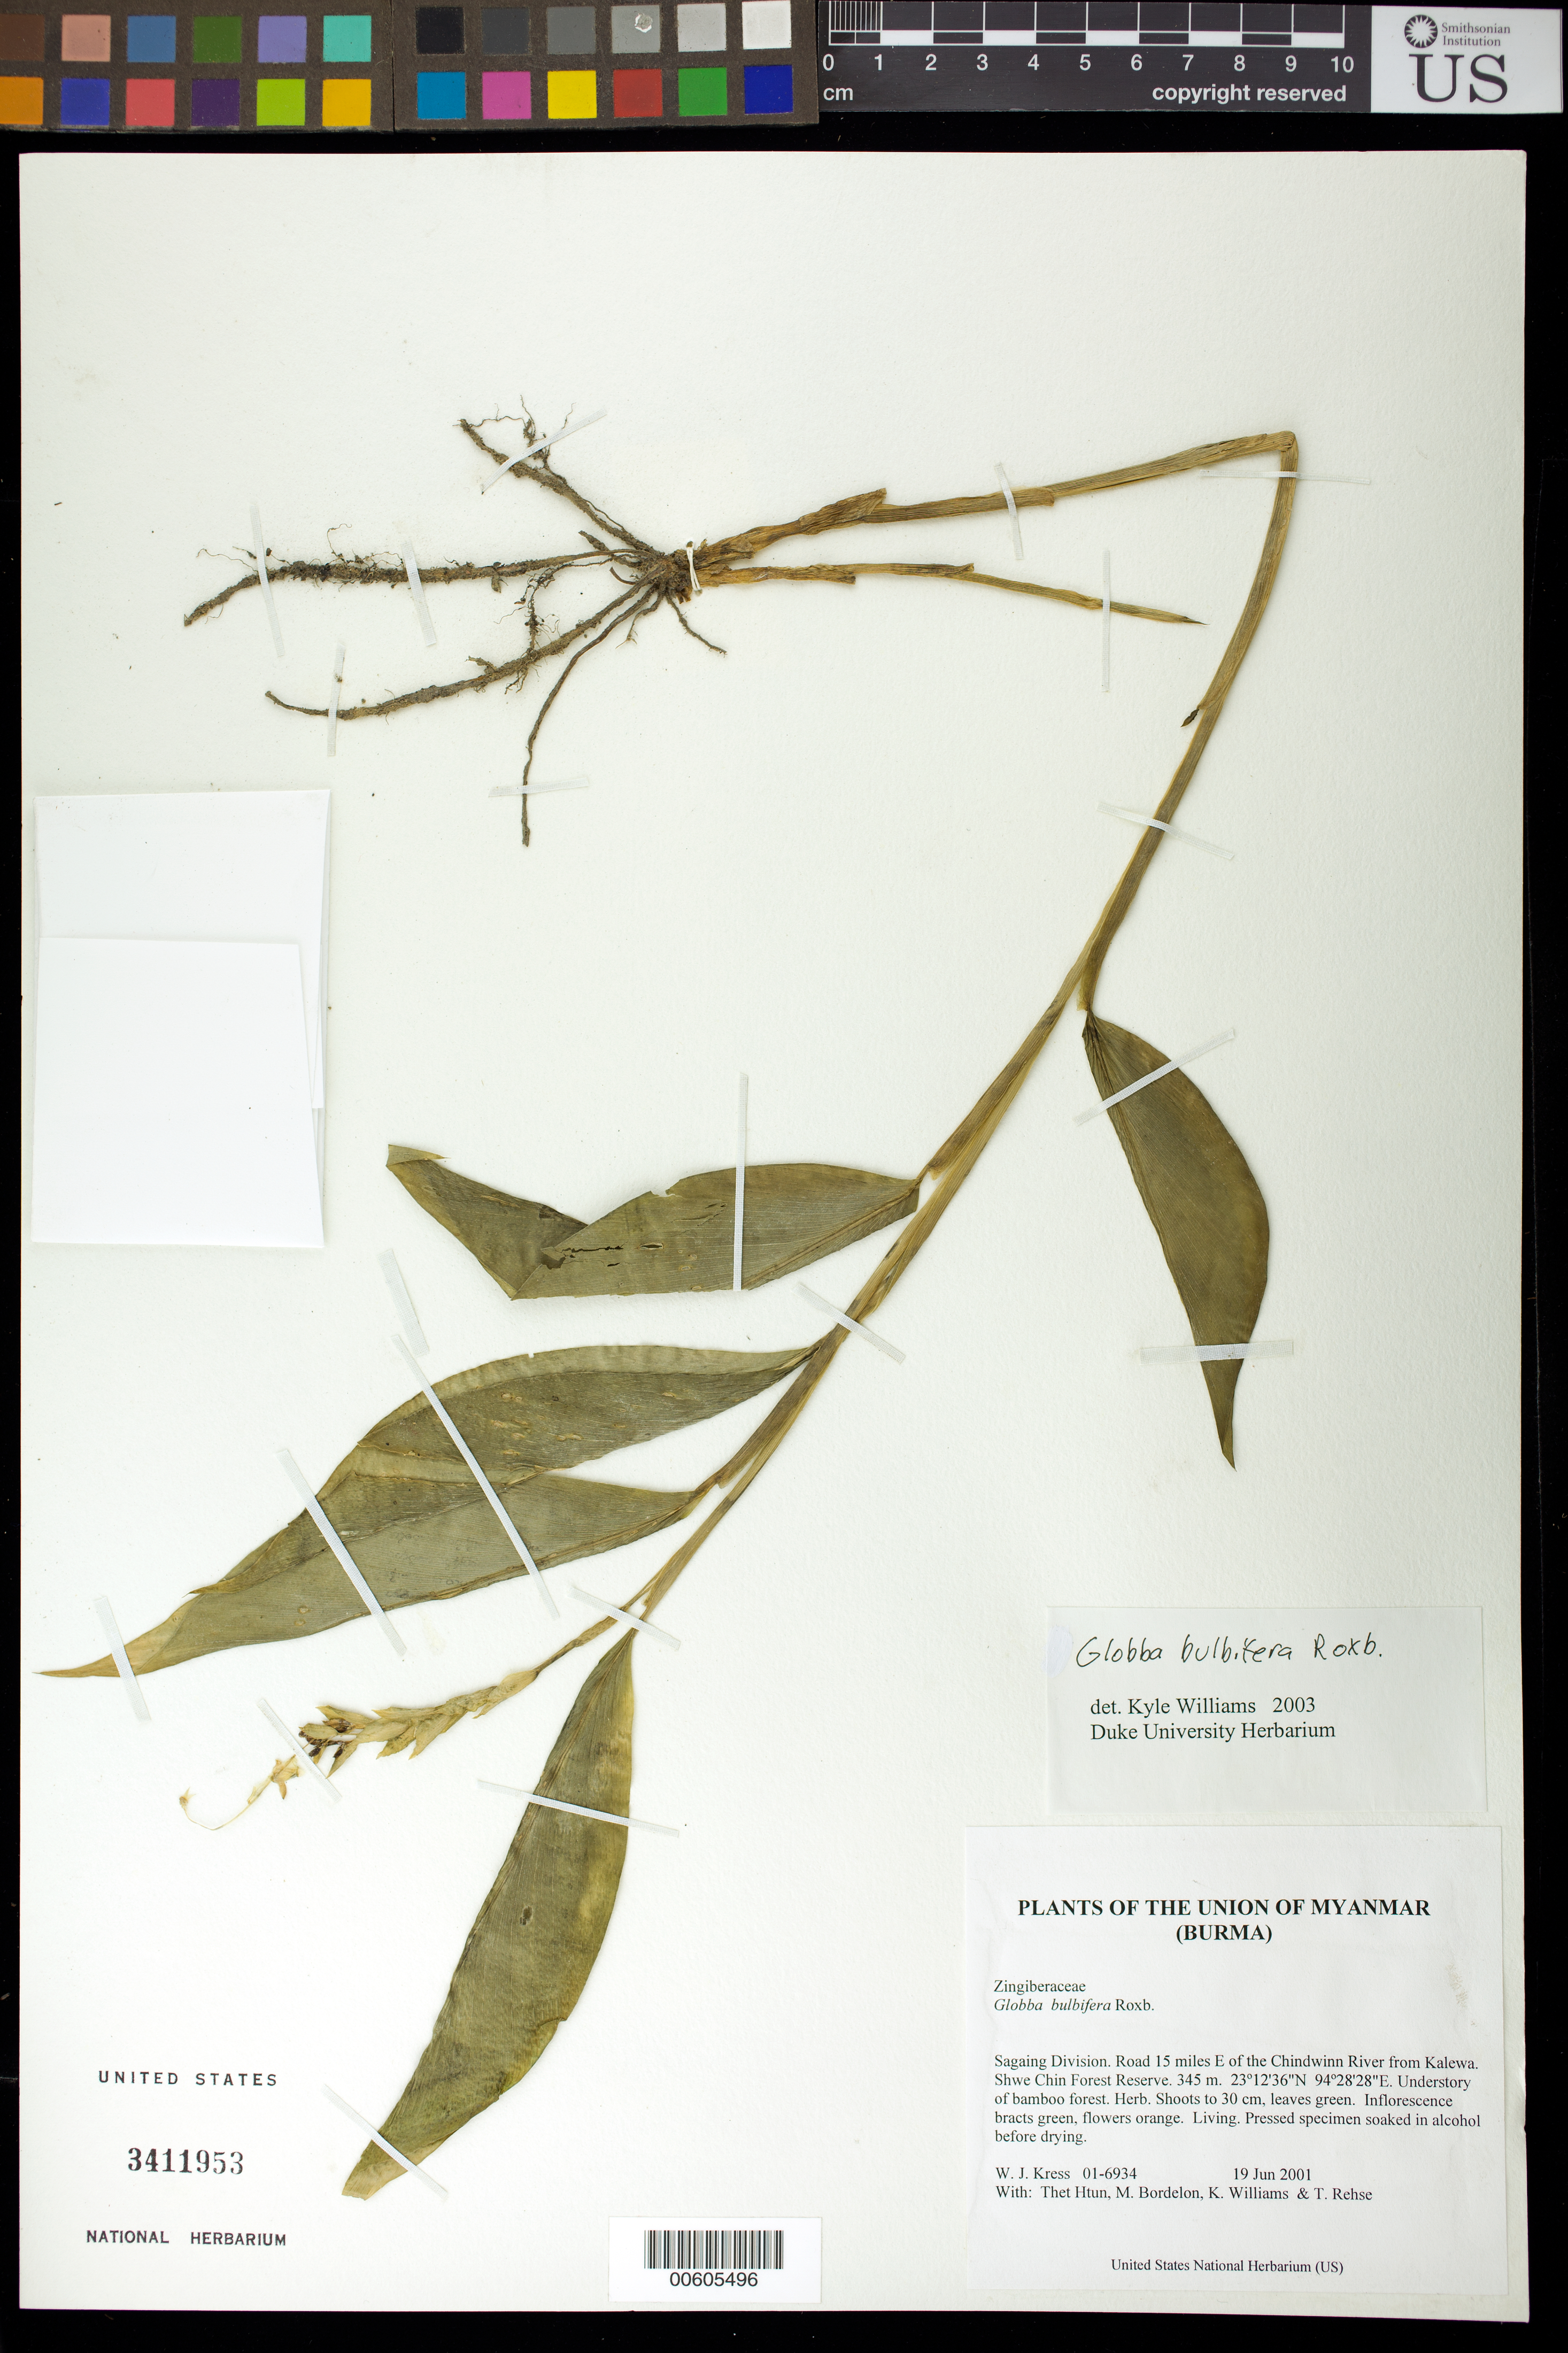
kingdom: Plantae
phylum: Tracheophyta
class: Liliopsida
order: Zingiberales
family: Zingiberaceae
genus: Globba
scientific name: Globba bulbifera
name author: Roxb.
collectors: W. J. Kress, Thet Htun, M. Bordelon, K. J. Williams & T. Rehse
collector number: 01-6934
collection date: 2001-06-19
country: Myanmar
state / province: Sagaing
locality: Road 15 miles E of the Chindwinn River from Kalewa. Shwe Chin Forest Reserve.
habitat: Understory of bamboo forest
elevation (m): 345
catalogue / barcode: US 3411953